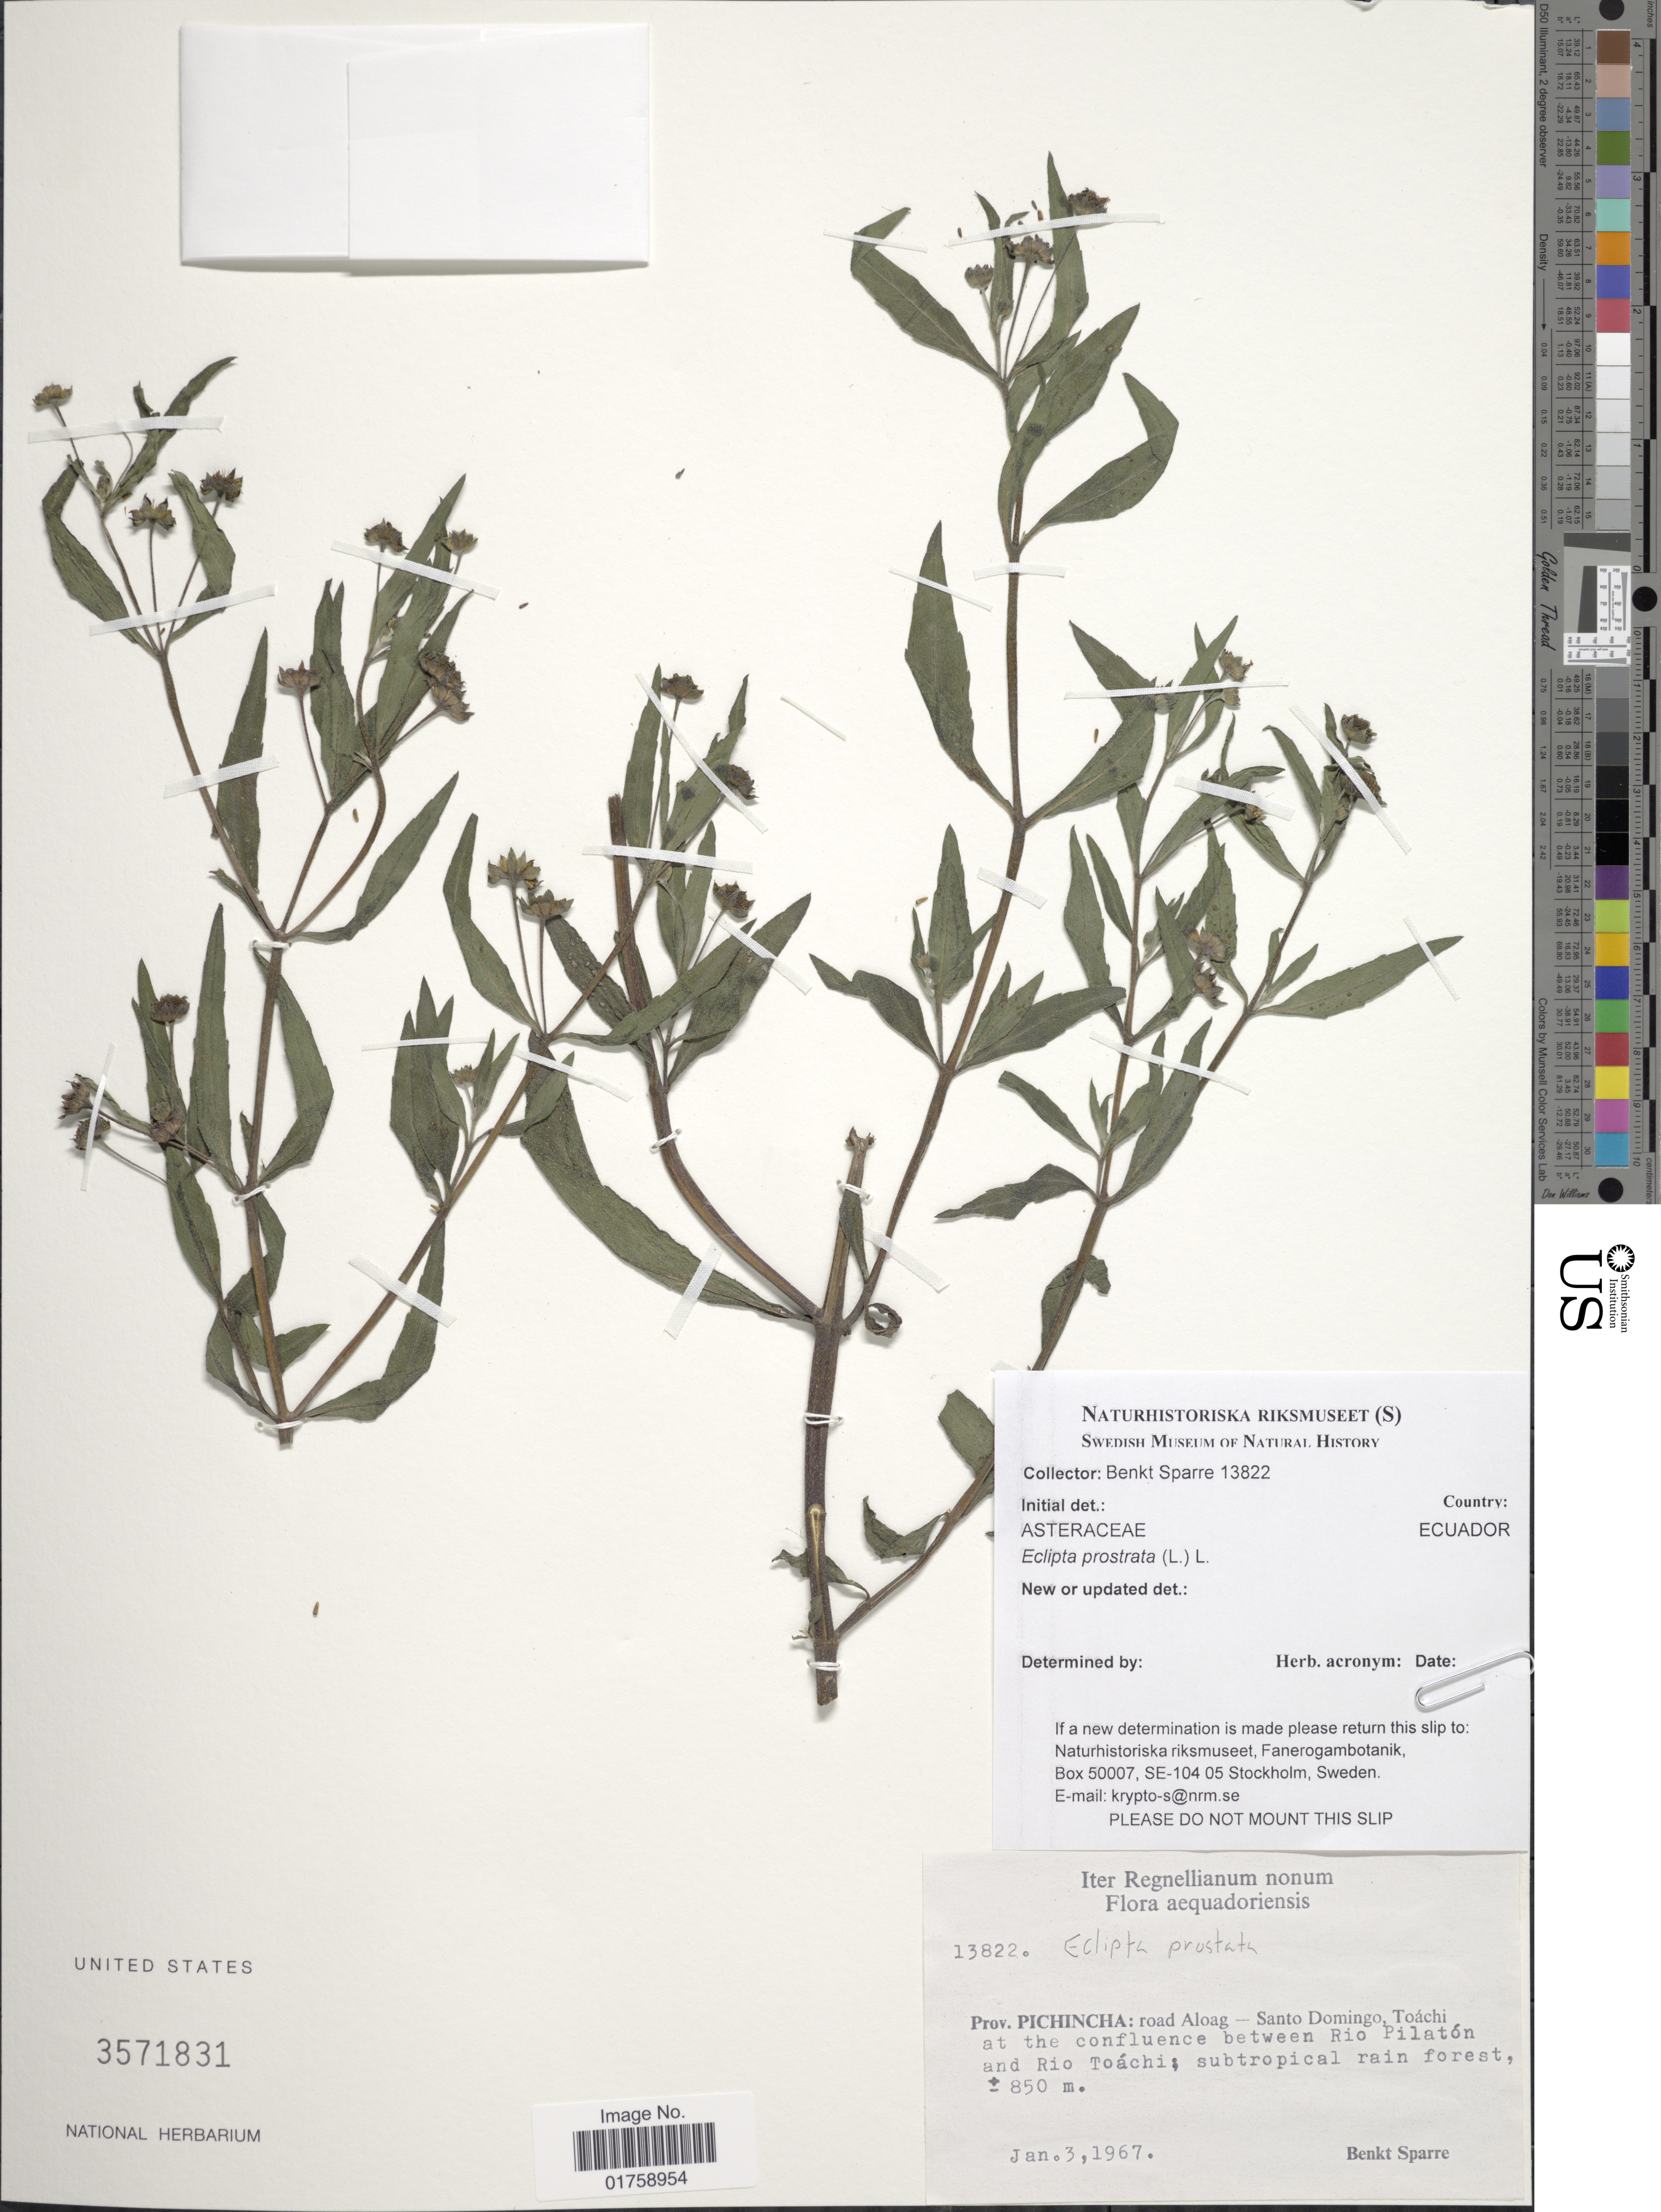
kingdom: Plantae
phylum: Tracheophyta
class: Magnoliopsida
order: Asterales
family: Asteraceae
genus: Eclipta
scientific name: Eclipta prostrata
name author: (L.) L.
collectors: B. Sparre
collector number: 13822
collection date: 1967-01-03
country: Ecuador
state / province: Pichincha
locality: Prov. Pichincha: road Aloag-Santo Domingo, Toachi at the confluence between Rio Pilaton and Rio Toachi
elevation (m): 850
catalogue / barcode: US 3571831